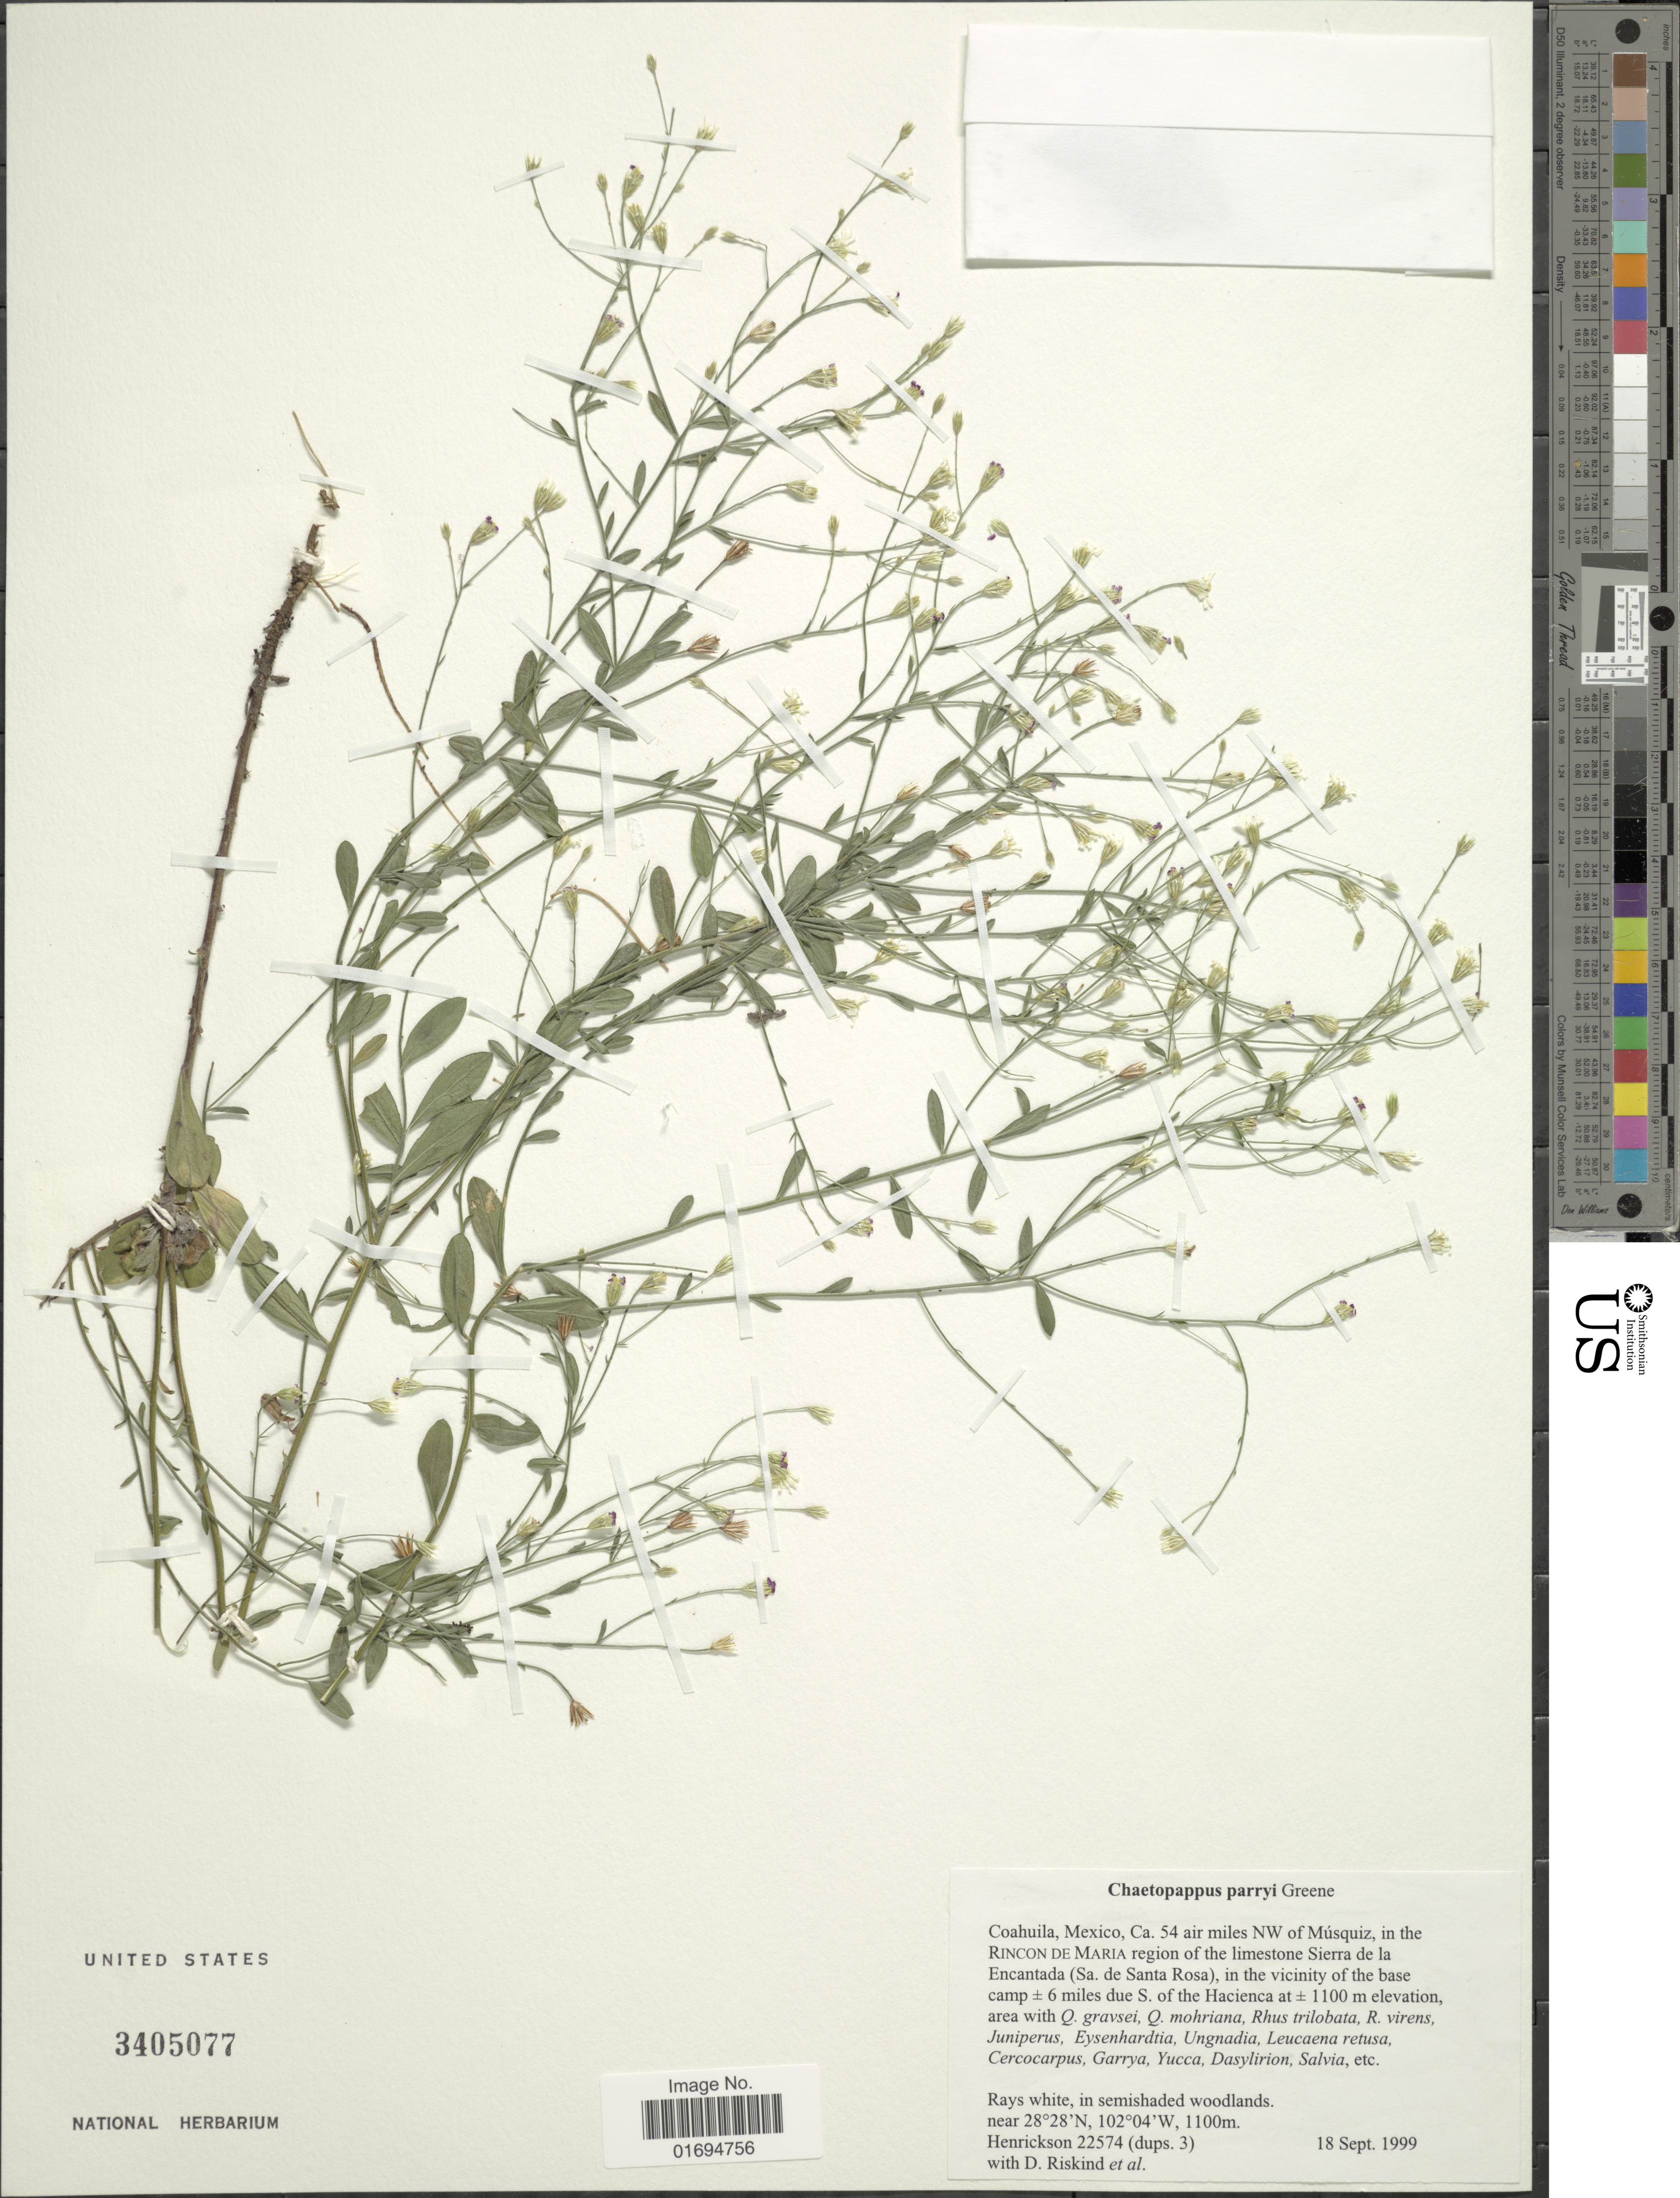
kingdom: Plantae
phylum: Tracheophyta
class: Magnoliopsida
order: Asterales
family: Asteraceae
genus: Chaetopappa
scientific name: Chaetopappa parryi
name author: A. Gray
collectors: -. Henrickson, D. Riskind & et al.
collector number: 22574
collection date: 1999-09-18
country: Mexico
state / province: Coahuila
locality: Ca. 54 air miles NW of Musquiz, in the Rincon de Maria region of the limestone Sierra de la Encantada (Sa. de Santa Rosa)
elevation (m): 1100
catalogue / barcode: US 3405077